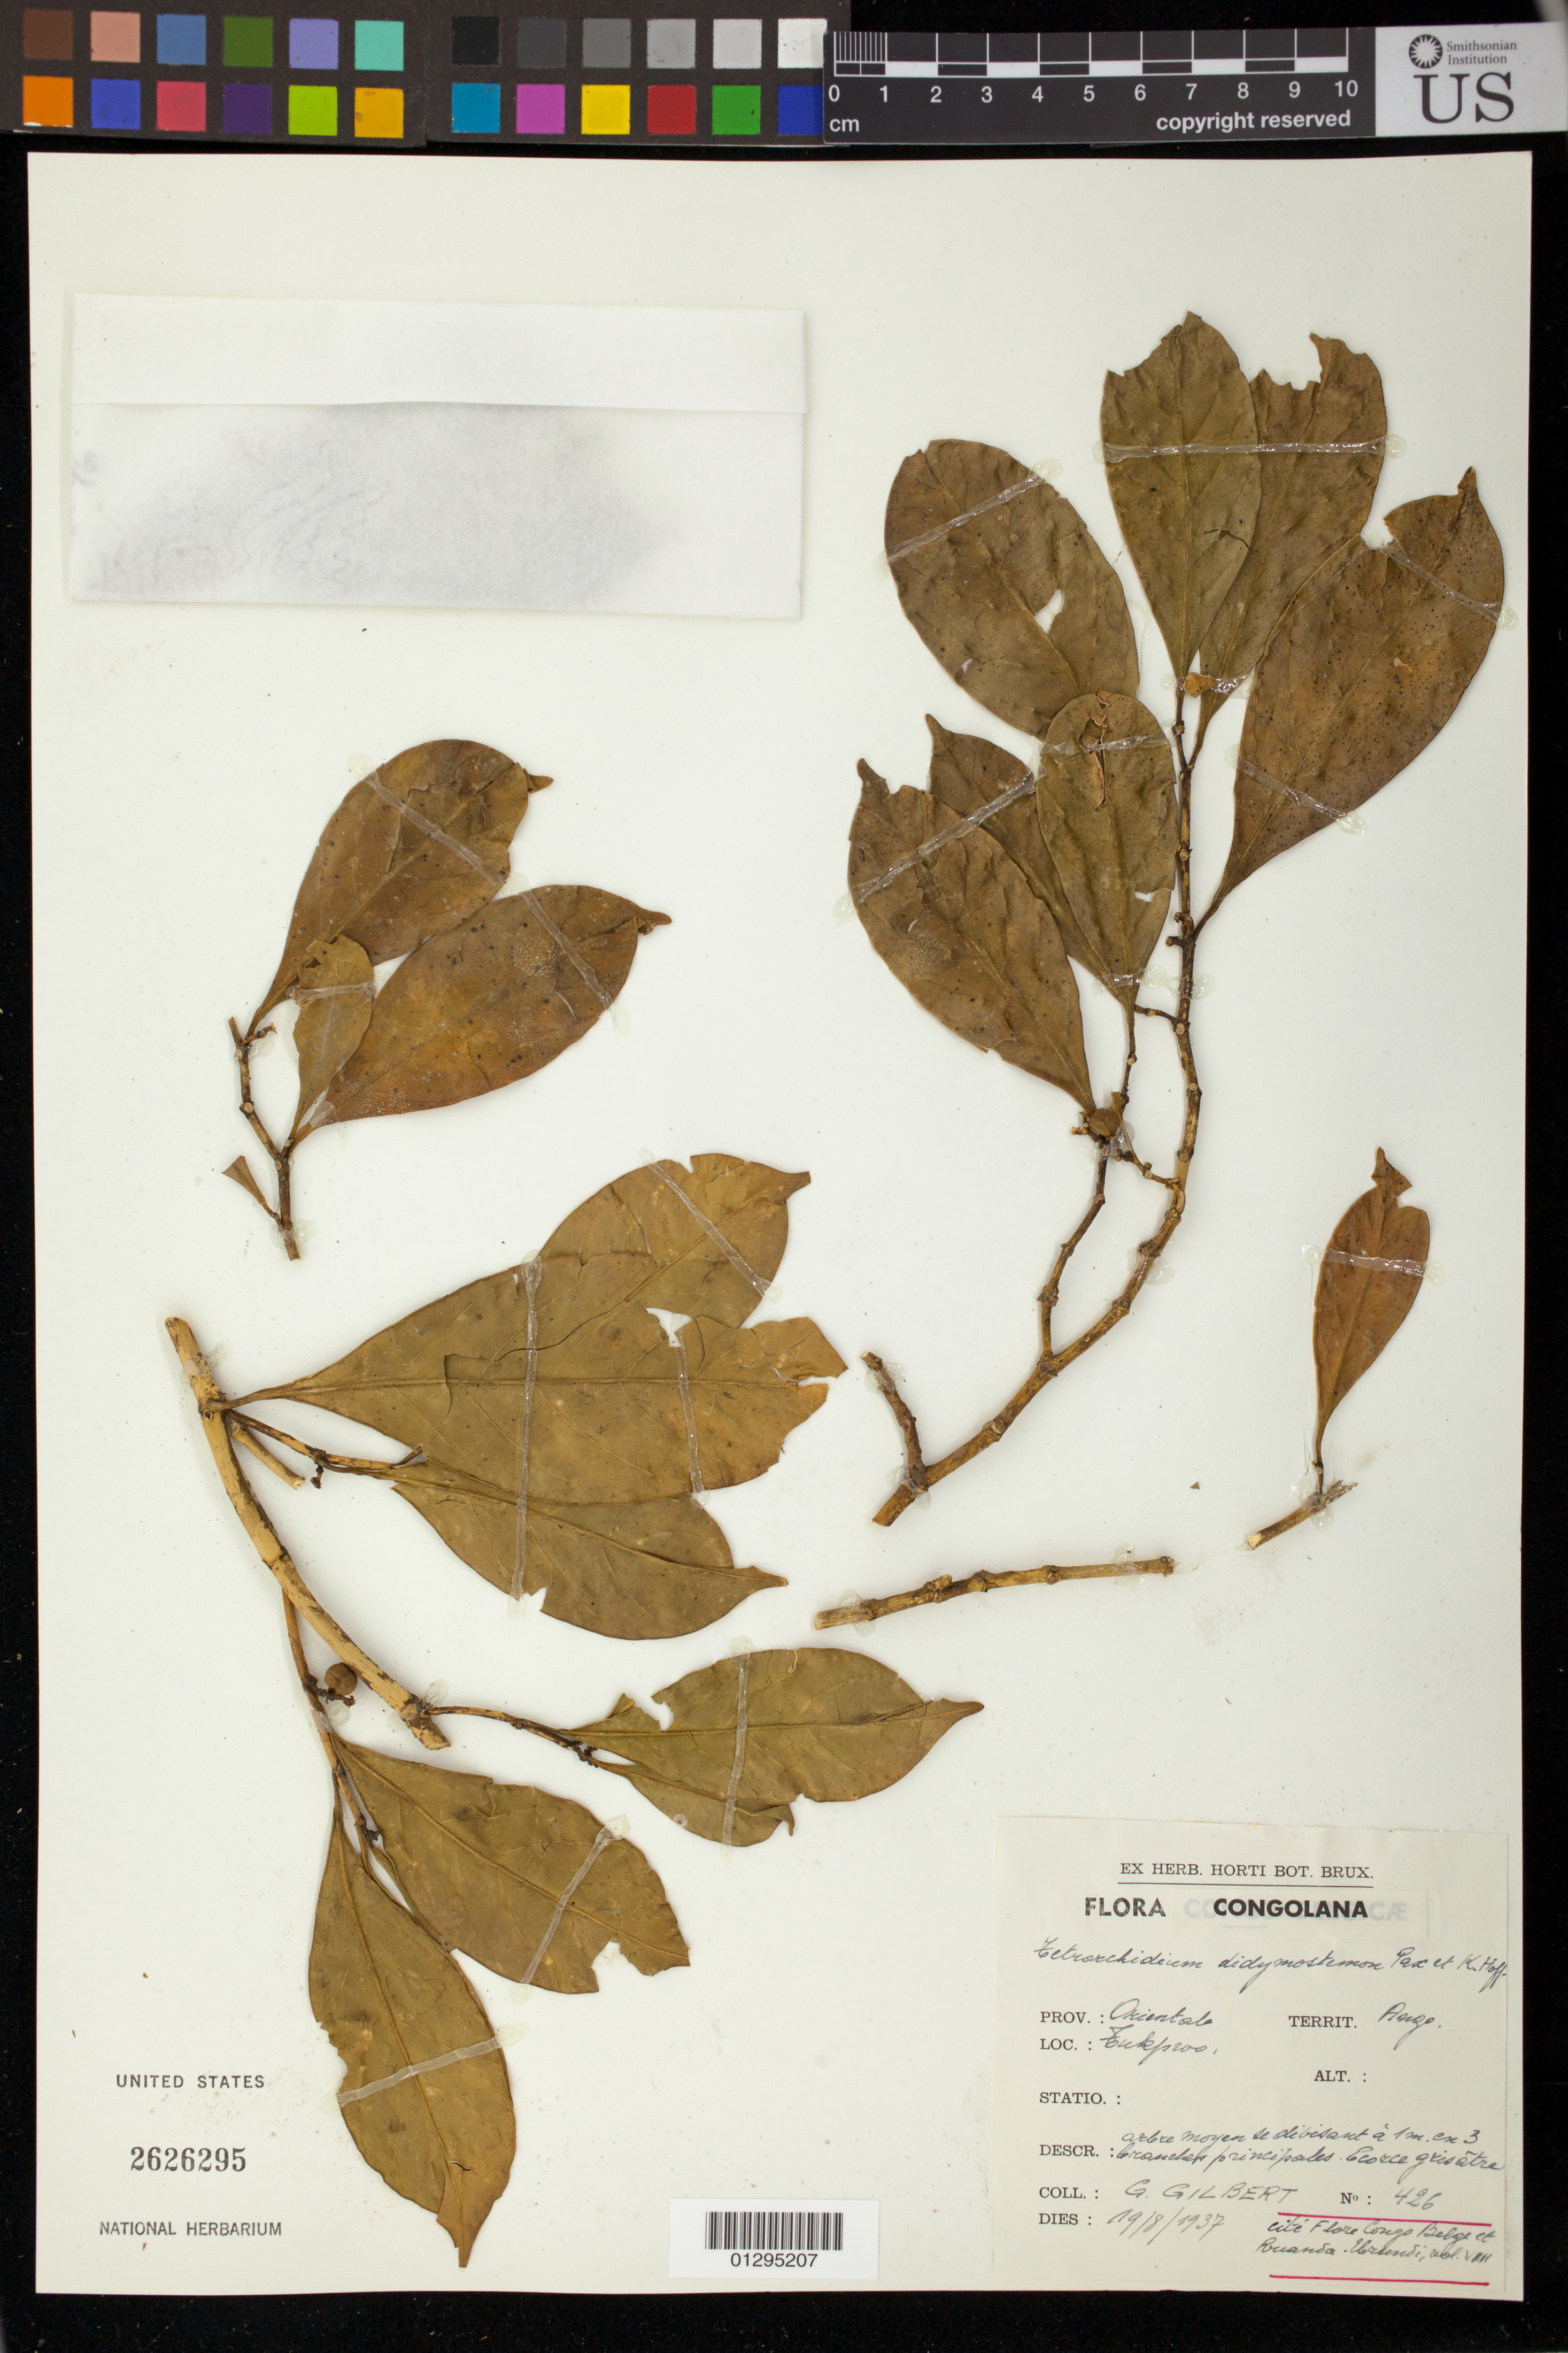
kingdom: Plantae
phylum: Tracheophyta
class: Magnoliopsida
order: Malpighiales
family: Euphorbiaceae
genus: Tetrorchidium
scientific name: Tetrorchidium didymostemon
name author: (Baill.) Pax & K. Hoffm.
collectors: G. Gilbert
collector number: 426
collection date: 1937-08-19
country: Congo, Democratic Republic of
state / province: Bas-Uele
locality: Ango, Cukpzoo (?), Orientale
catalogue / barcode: US 2626295